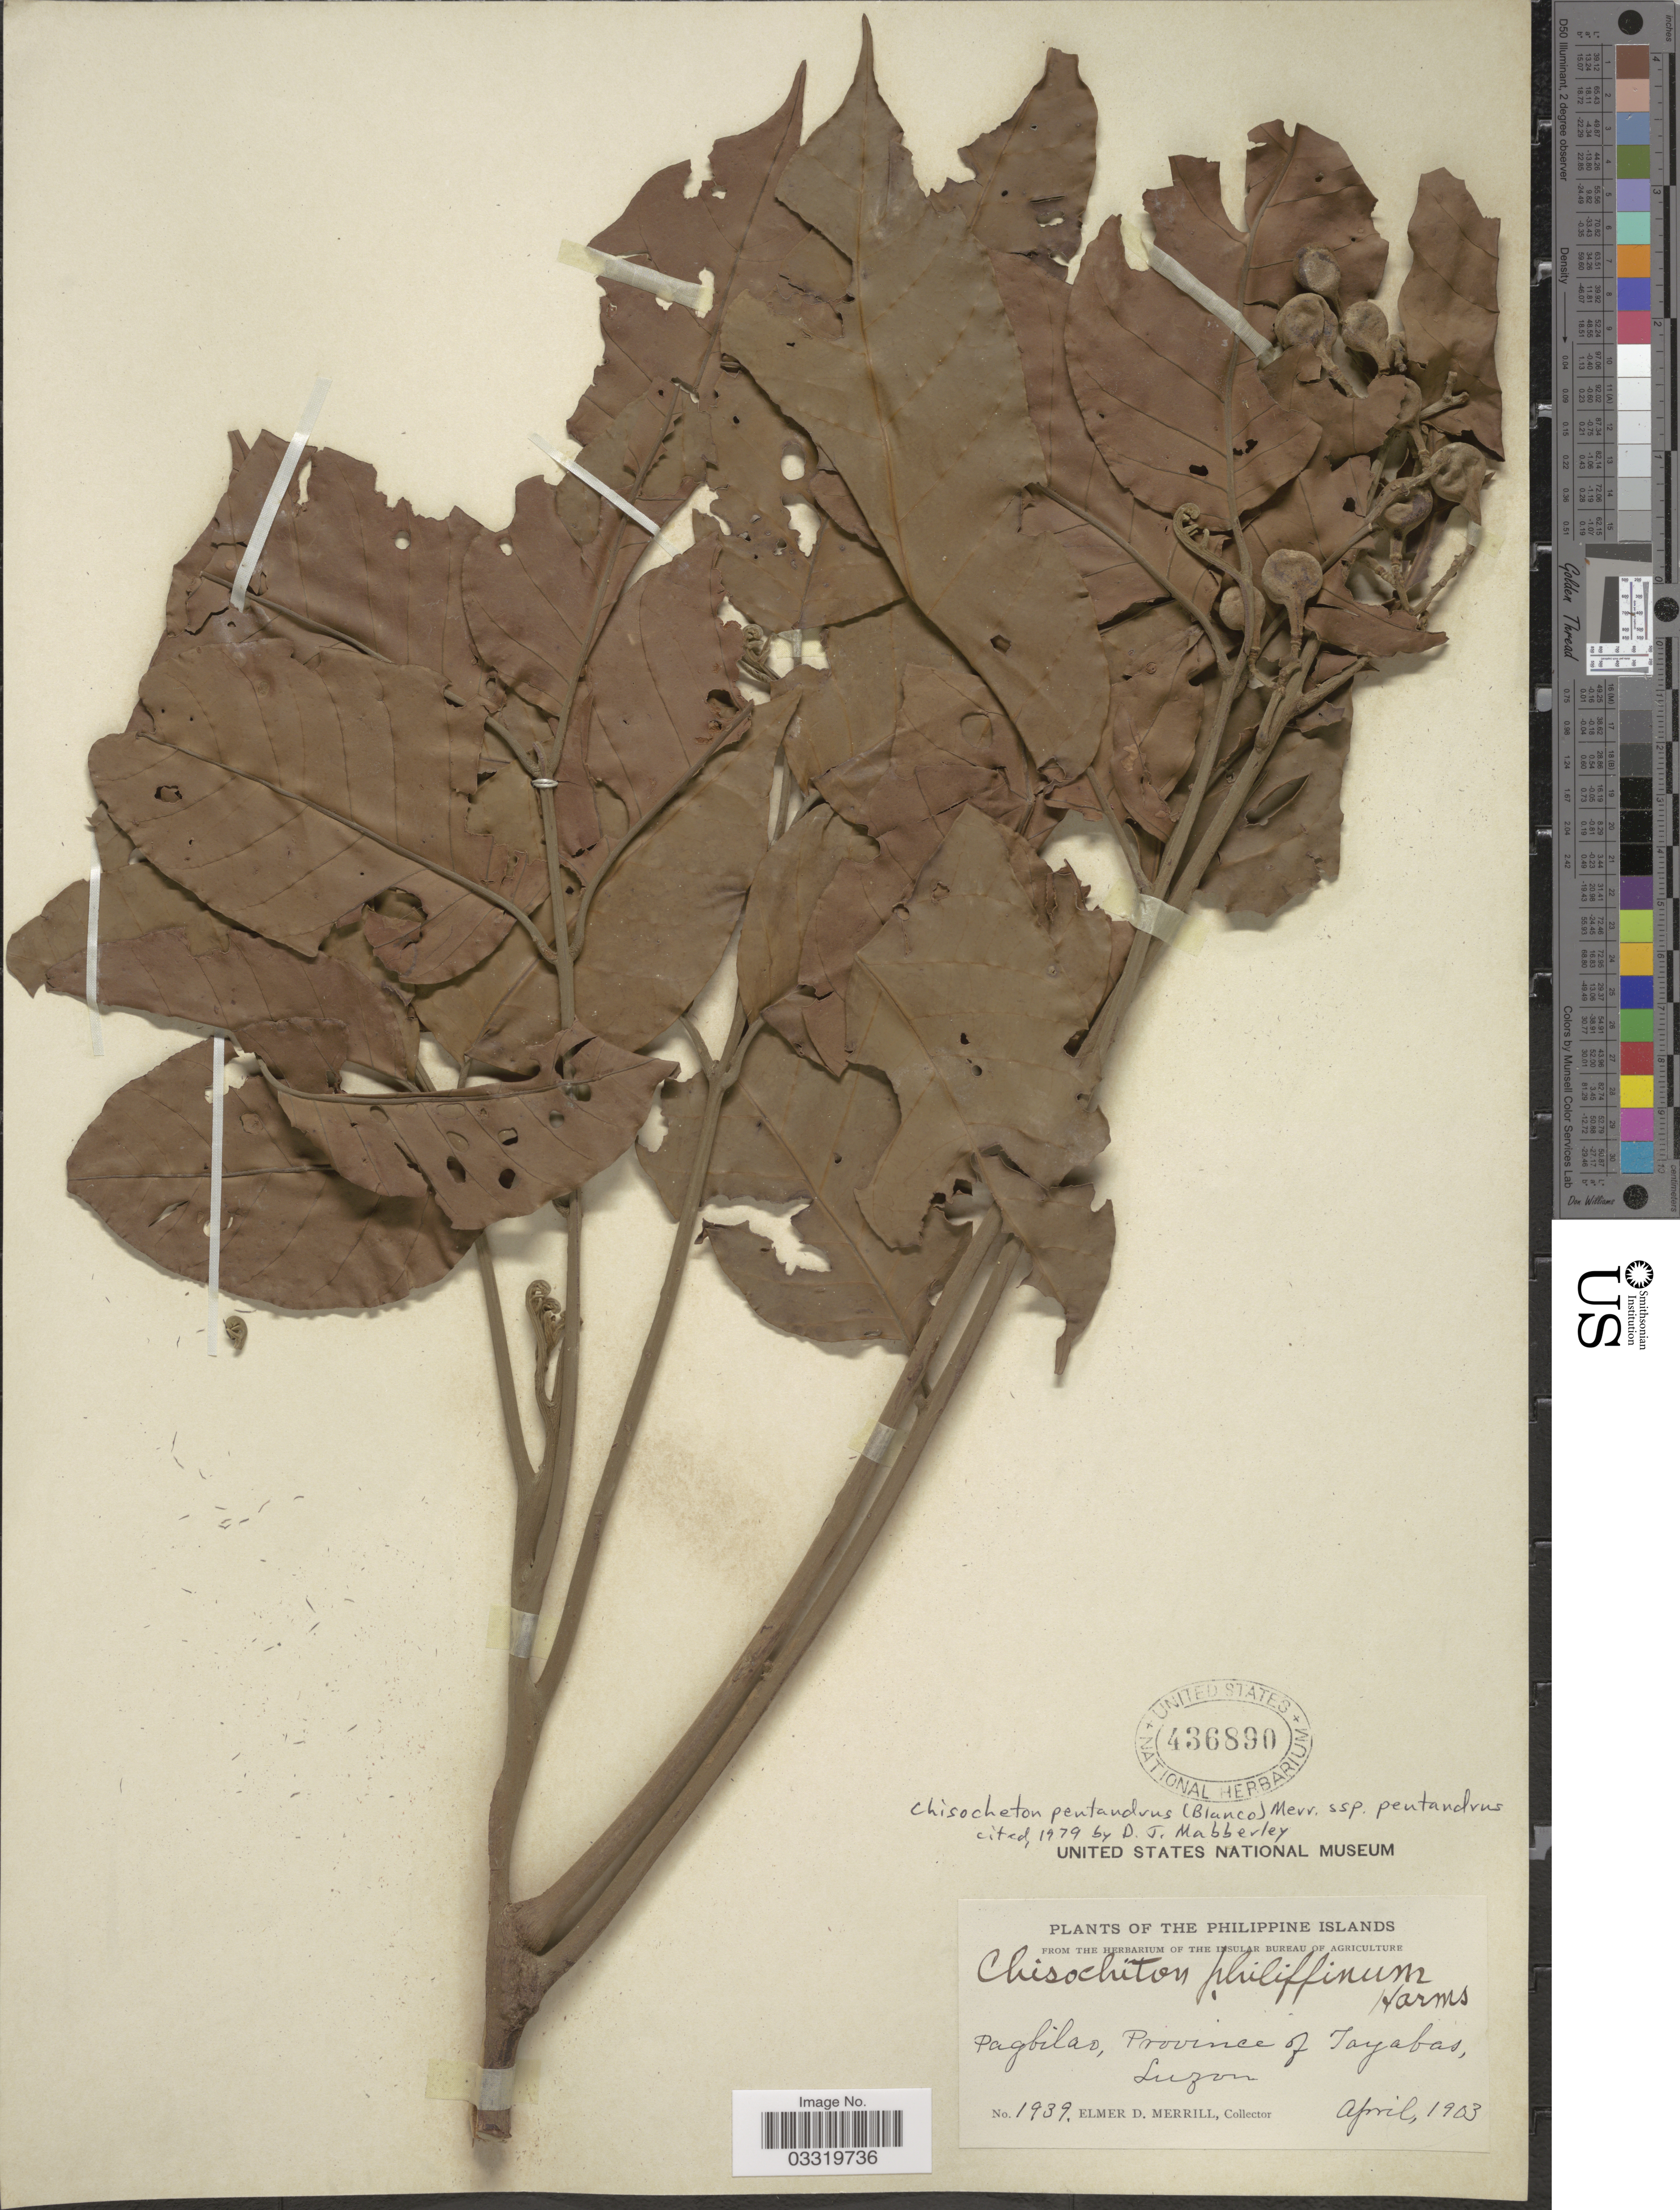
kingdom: Plantae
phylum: Tracheophyta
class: Magnoliopsida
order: Sapindales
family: Meliaceae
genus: Chisocheton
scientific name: Chisocheton pentandrus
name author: (Blanco) Merr.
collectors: E. D. Merrill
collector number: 1939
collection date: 1903-04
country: Philippines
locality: The Philippine Islands. Pagbilao, Province of Tayabas, Luzon.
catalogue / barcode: US 436890